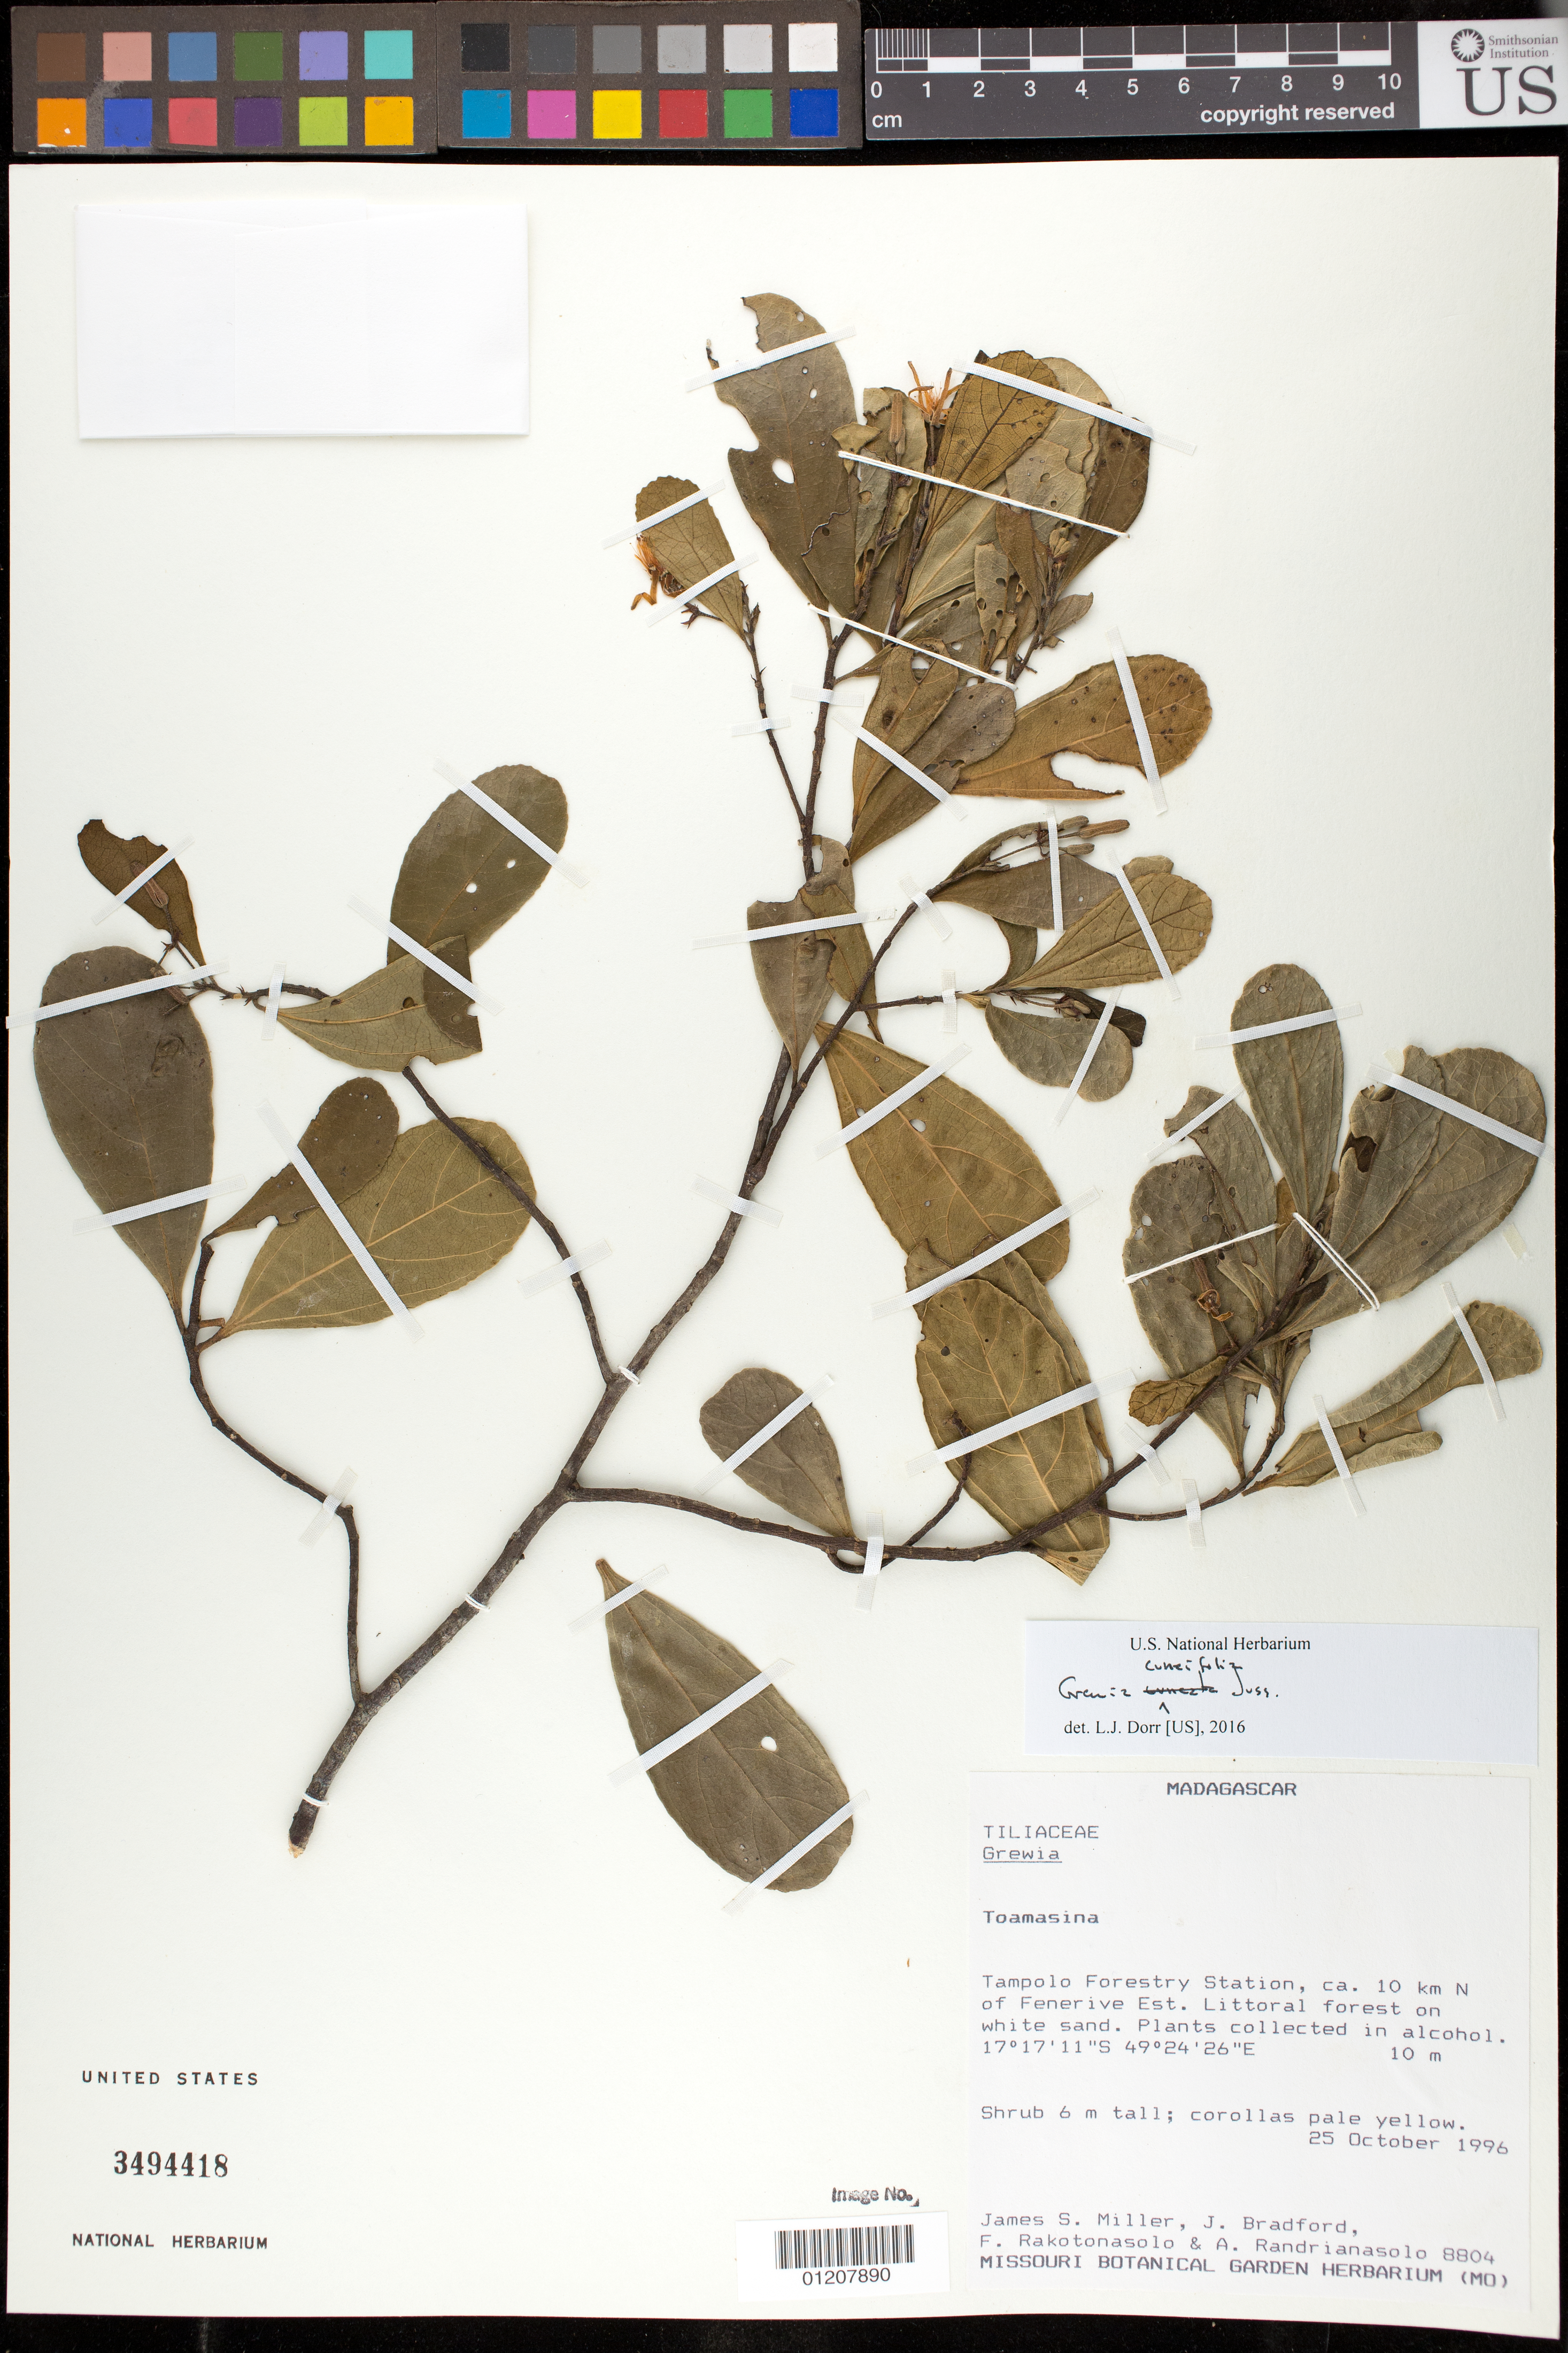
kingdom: Plantae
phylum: Tracheophyta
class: Magnoliopsida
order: Malvales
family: Malvaceae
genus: Grewia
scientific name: Grewia cuneifolia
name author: Juss.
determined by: Dorr, L. J., (BOT), Smithsonian Institution - National Museum of Natural History (UNITED STATES)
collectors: J. S. Miller, J. C. Bradford, F. Rakotonasolo & A. Randrianasolo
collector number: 8804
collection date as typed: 25 Oct 1996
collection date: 1996-10-25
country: Madagascar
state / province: Analanjirofo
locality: Toamasina. Tampolo Forestry Station, ca. 10 km N of Fenerive Est. Littoral forest on white sand.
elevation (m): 10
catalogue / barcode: US 3494418